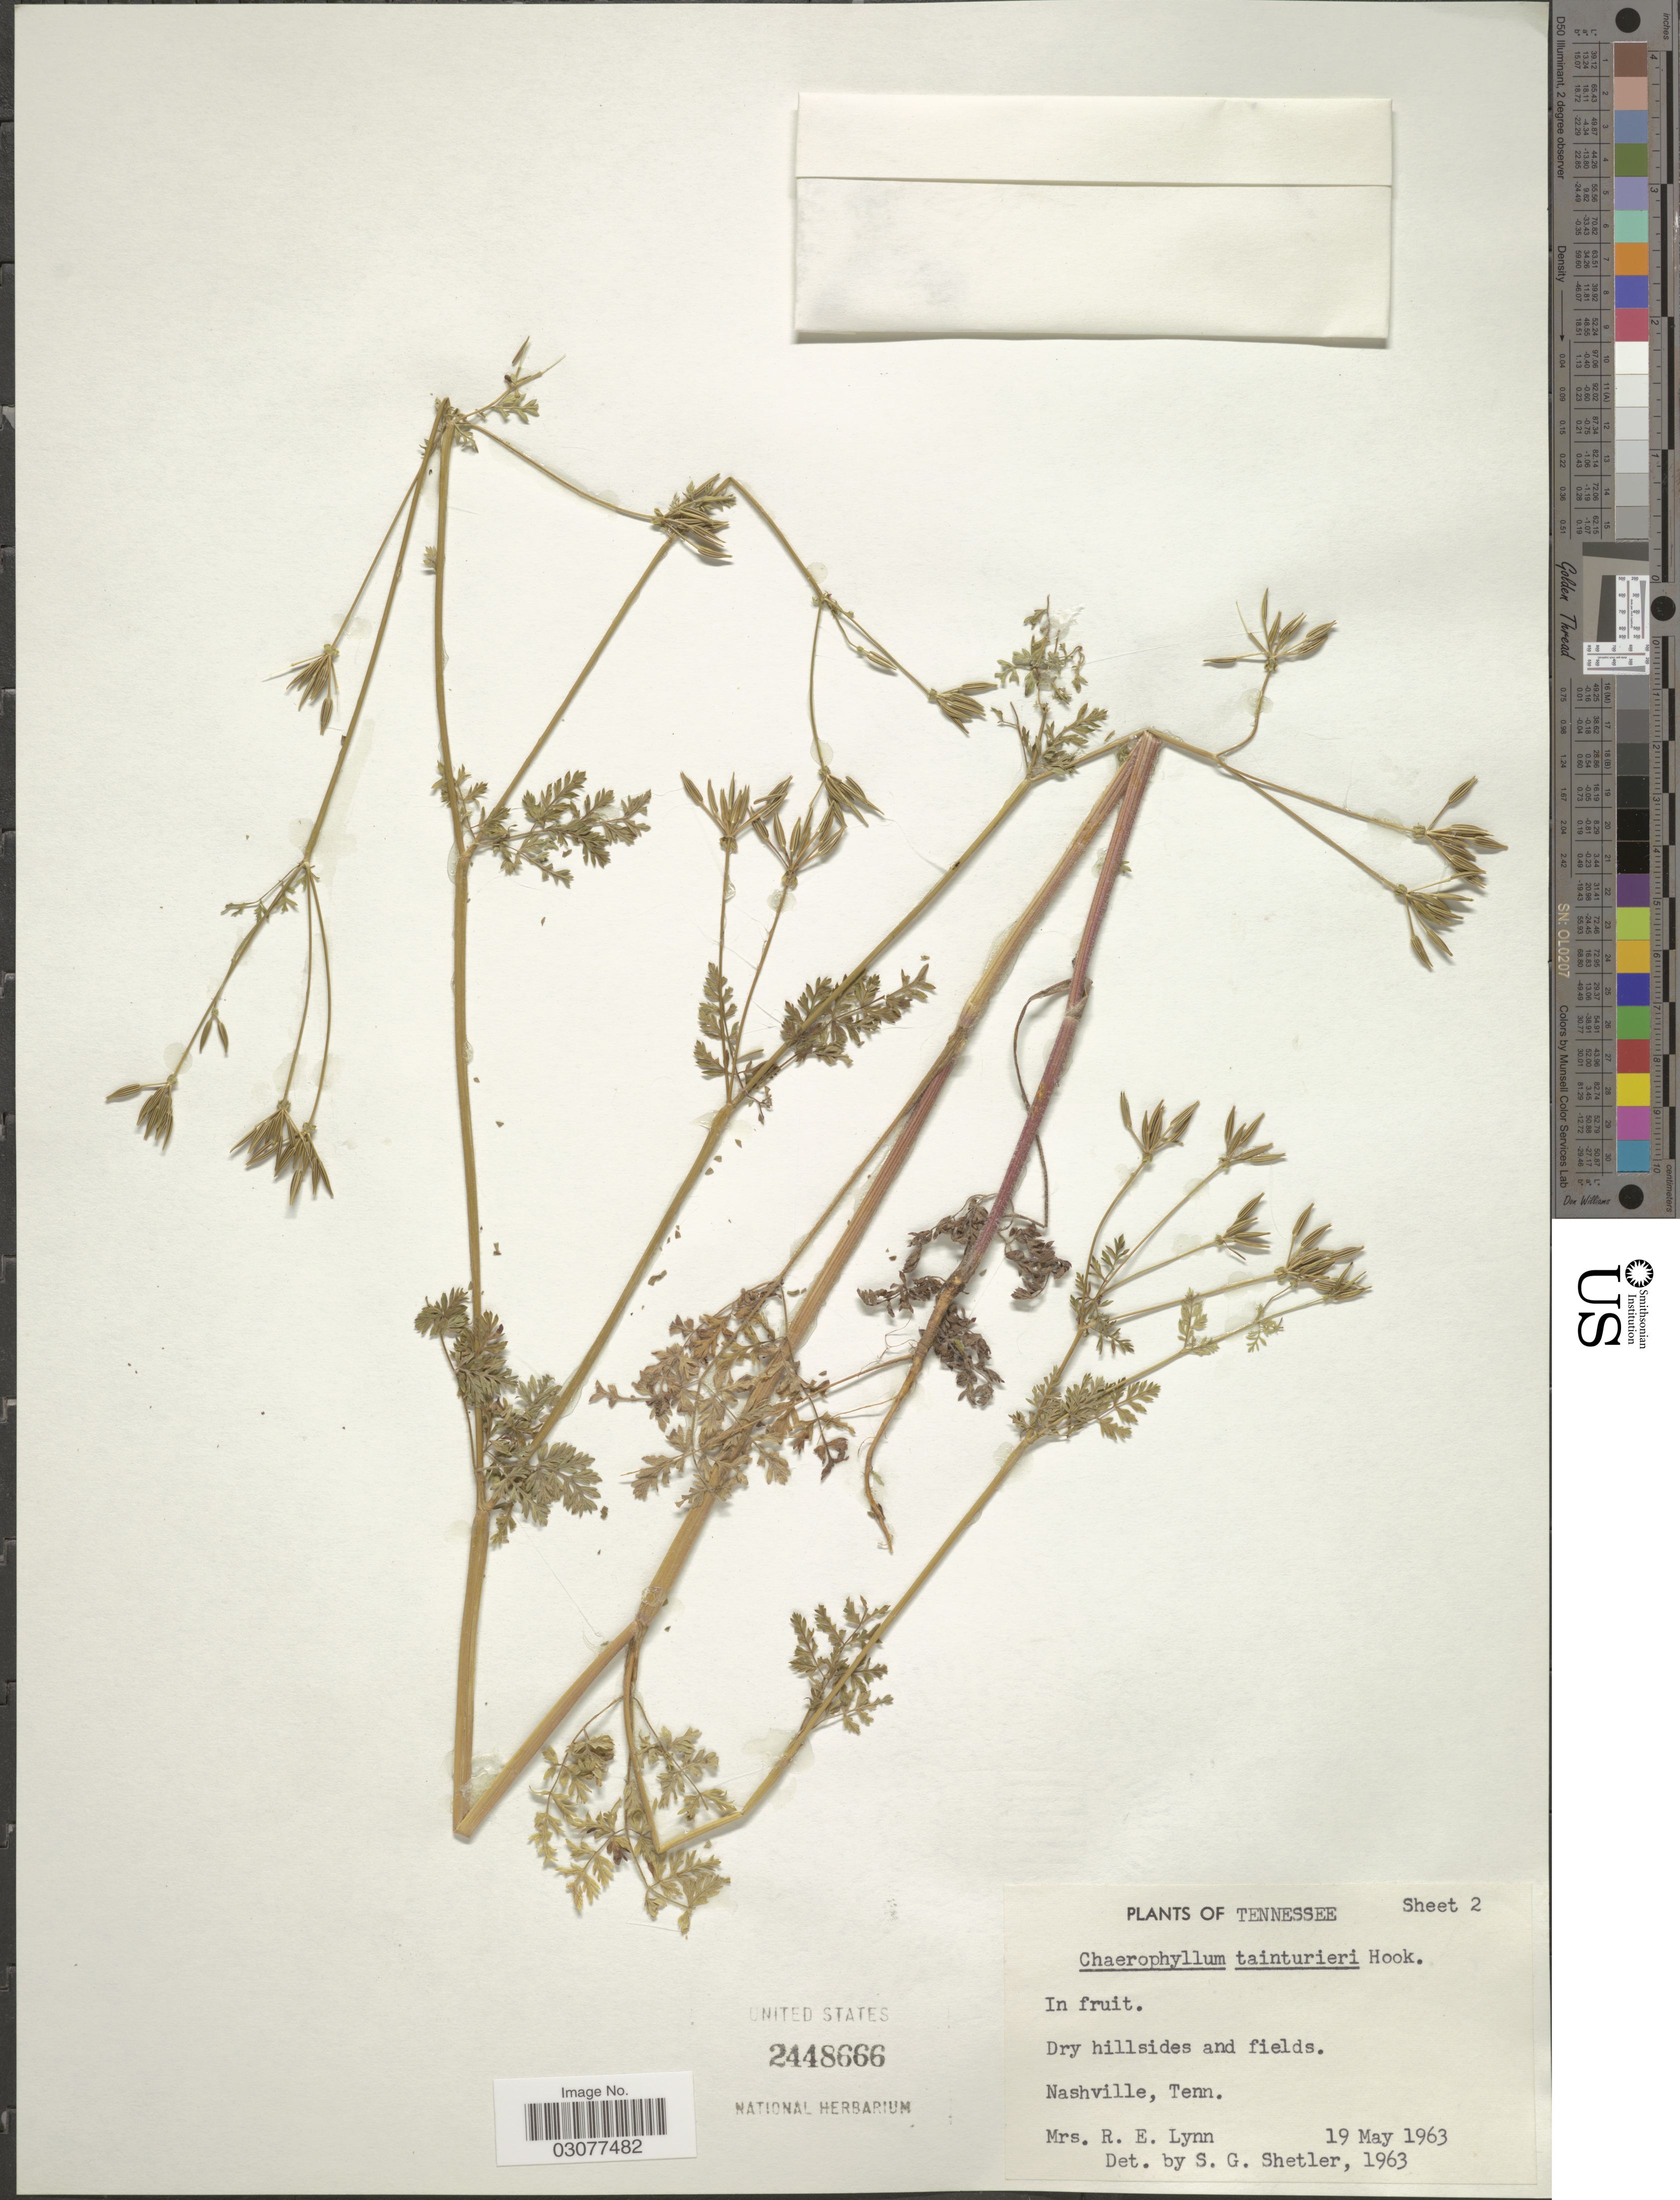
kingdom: Plantae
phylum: Tracheophyta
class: Magnoliopsida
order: Apiales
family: Apiaceae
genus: Chaerophyllum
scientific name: Chaerophyllum tainturieri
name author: Hook.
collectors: R. Lynn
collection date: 1963-05-19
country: United States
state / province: Tennessee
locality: Nashville.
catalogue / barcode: US 2448666